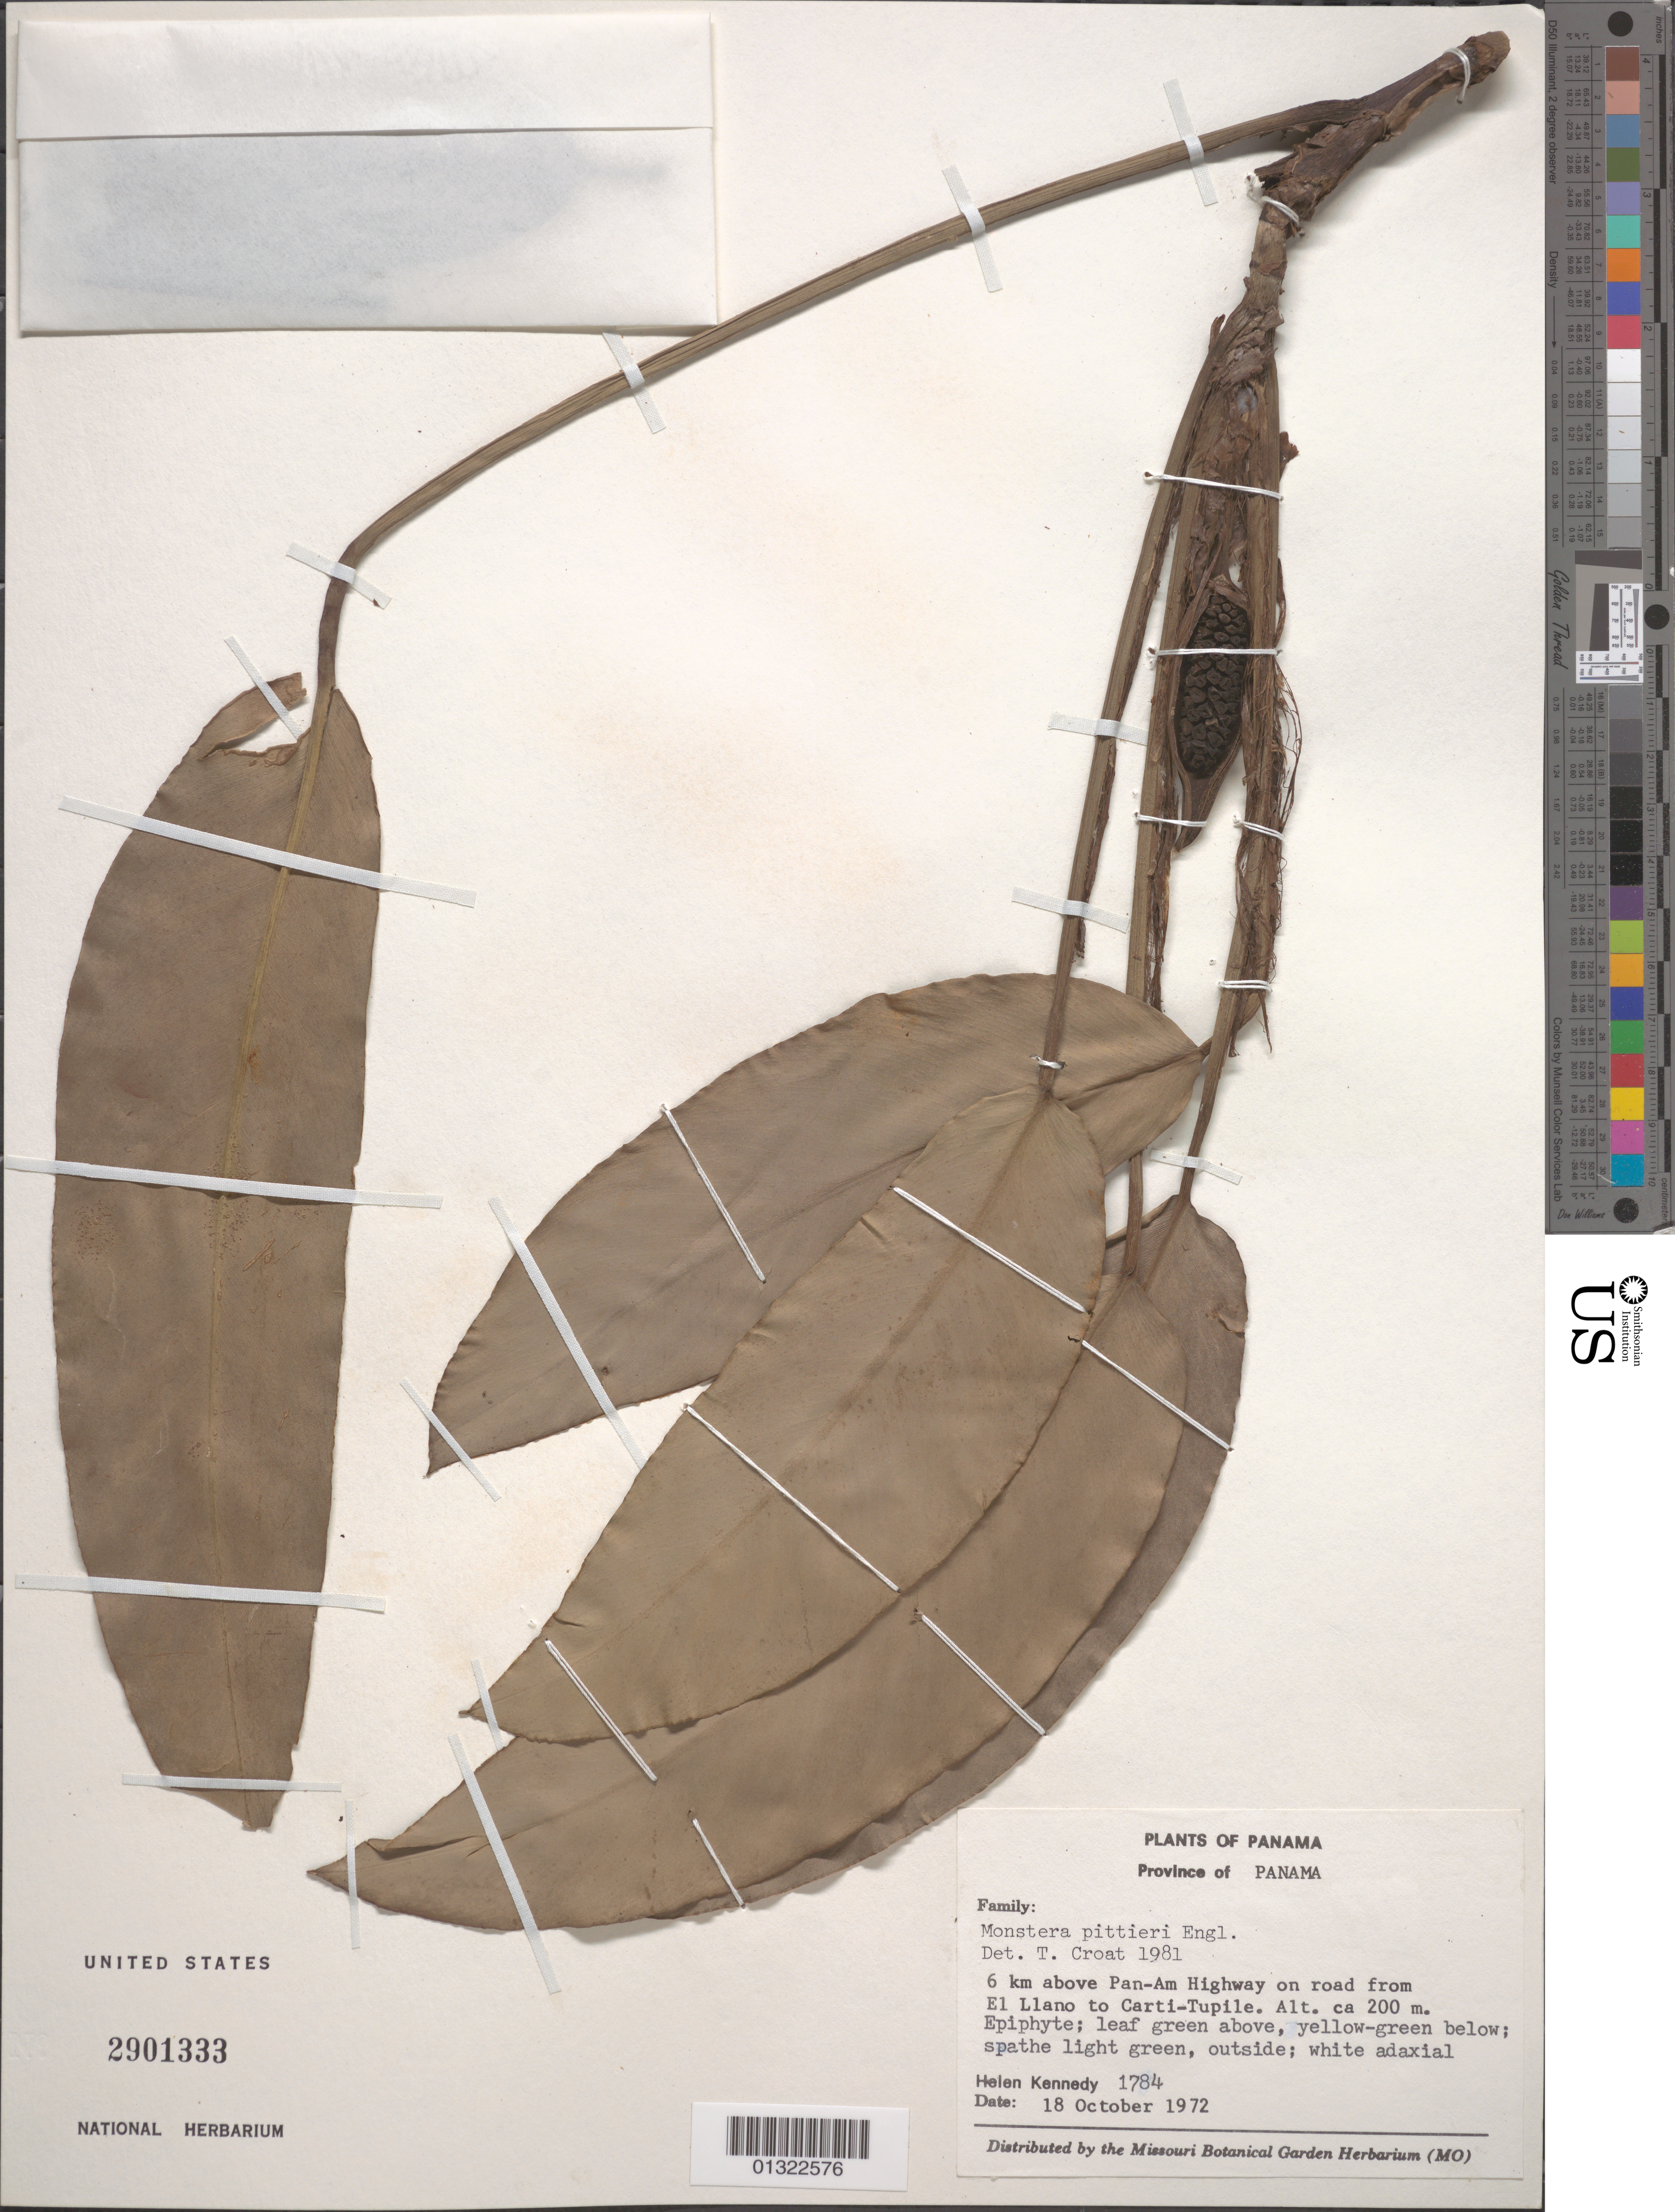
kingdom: Plantae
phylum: Tracheophyta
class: Liliopsida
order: Alismatales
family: Araceae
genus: Monstera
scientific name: Monstera pittieri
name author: Engl.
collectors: H. Kennedy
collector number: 1784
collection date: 1972-10-18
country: Panama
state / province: Panamá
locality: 6 km above Pan-Am Highway on road from El Llano to Carti-Tupile.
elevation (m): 200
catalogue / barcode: US 2901333